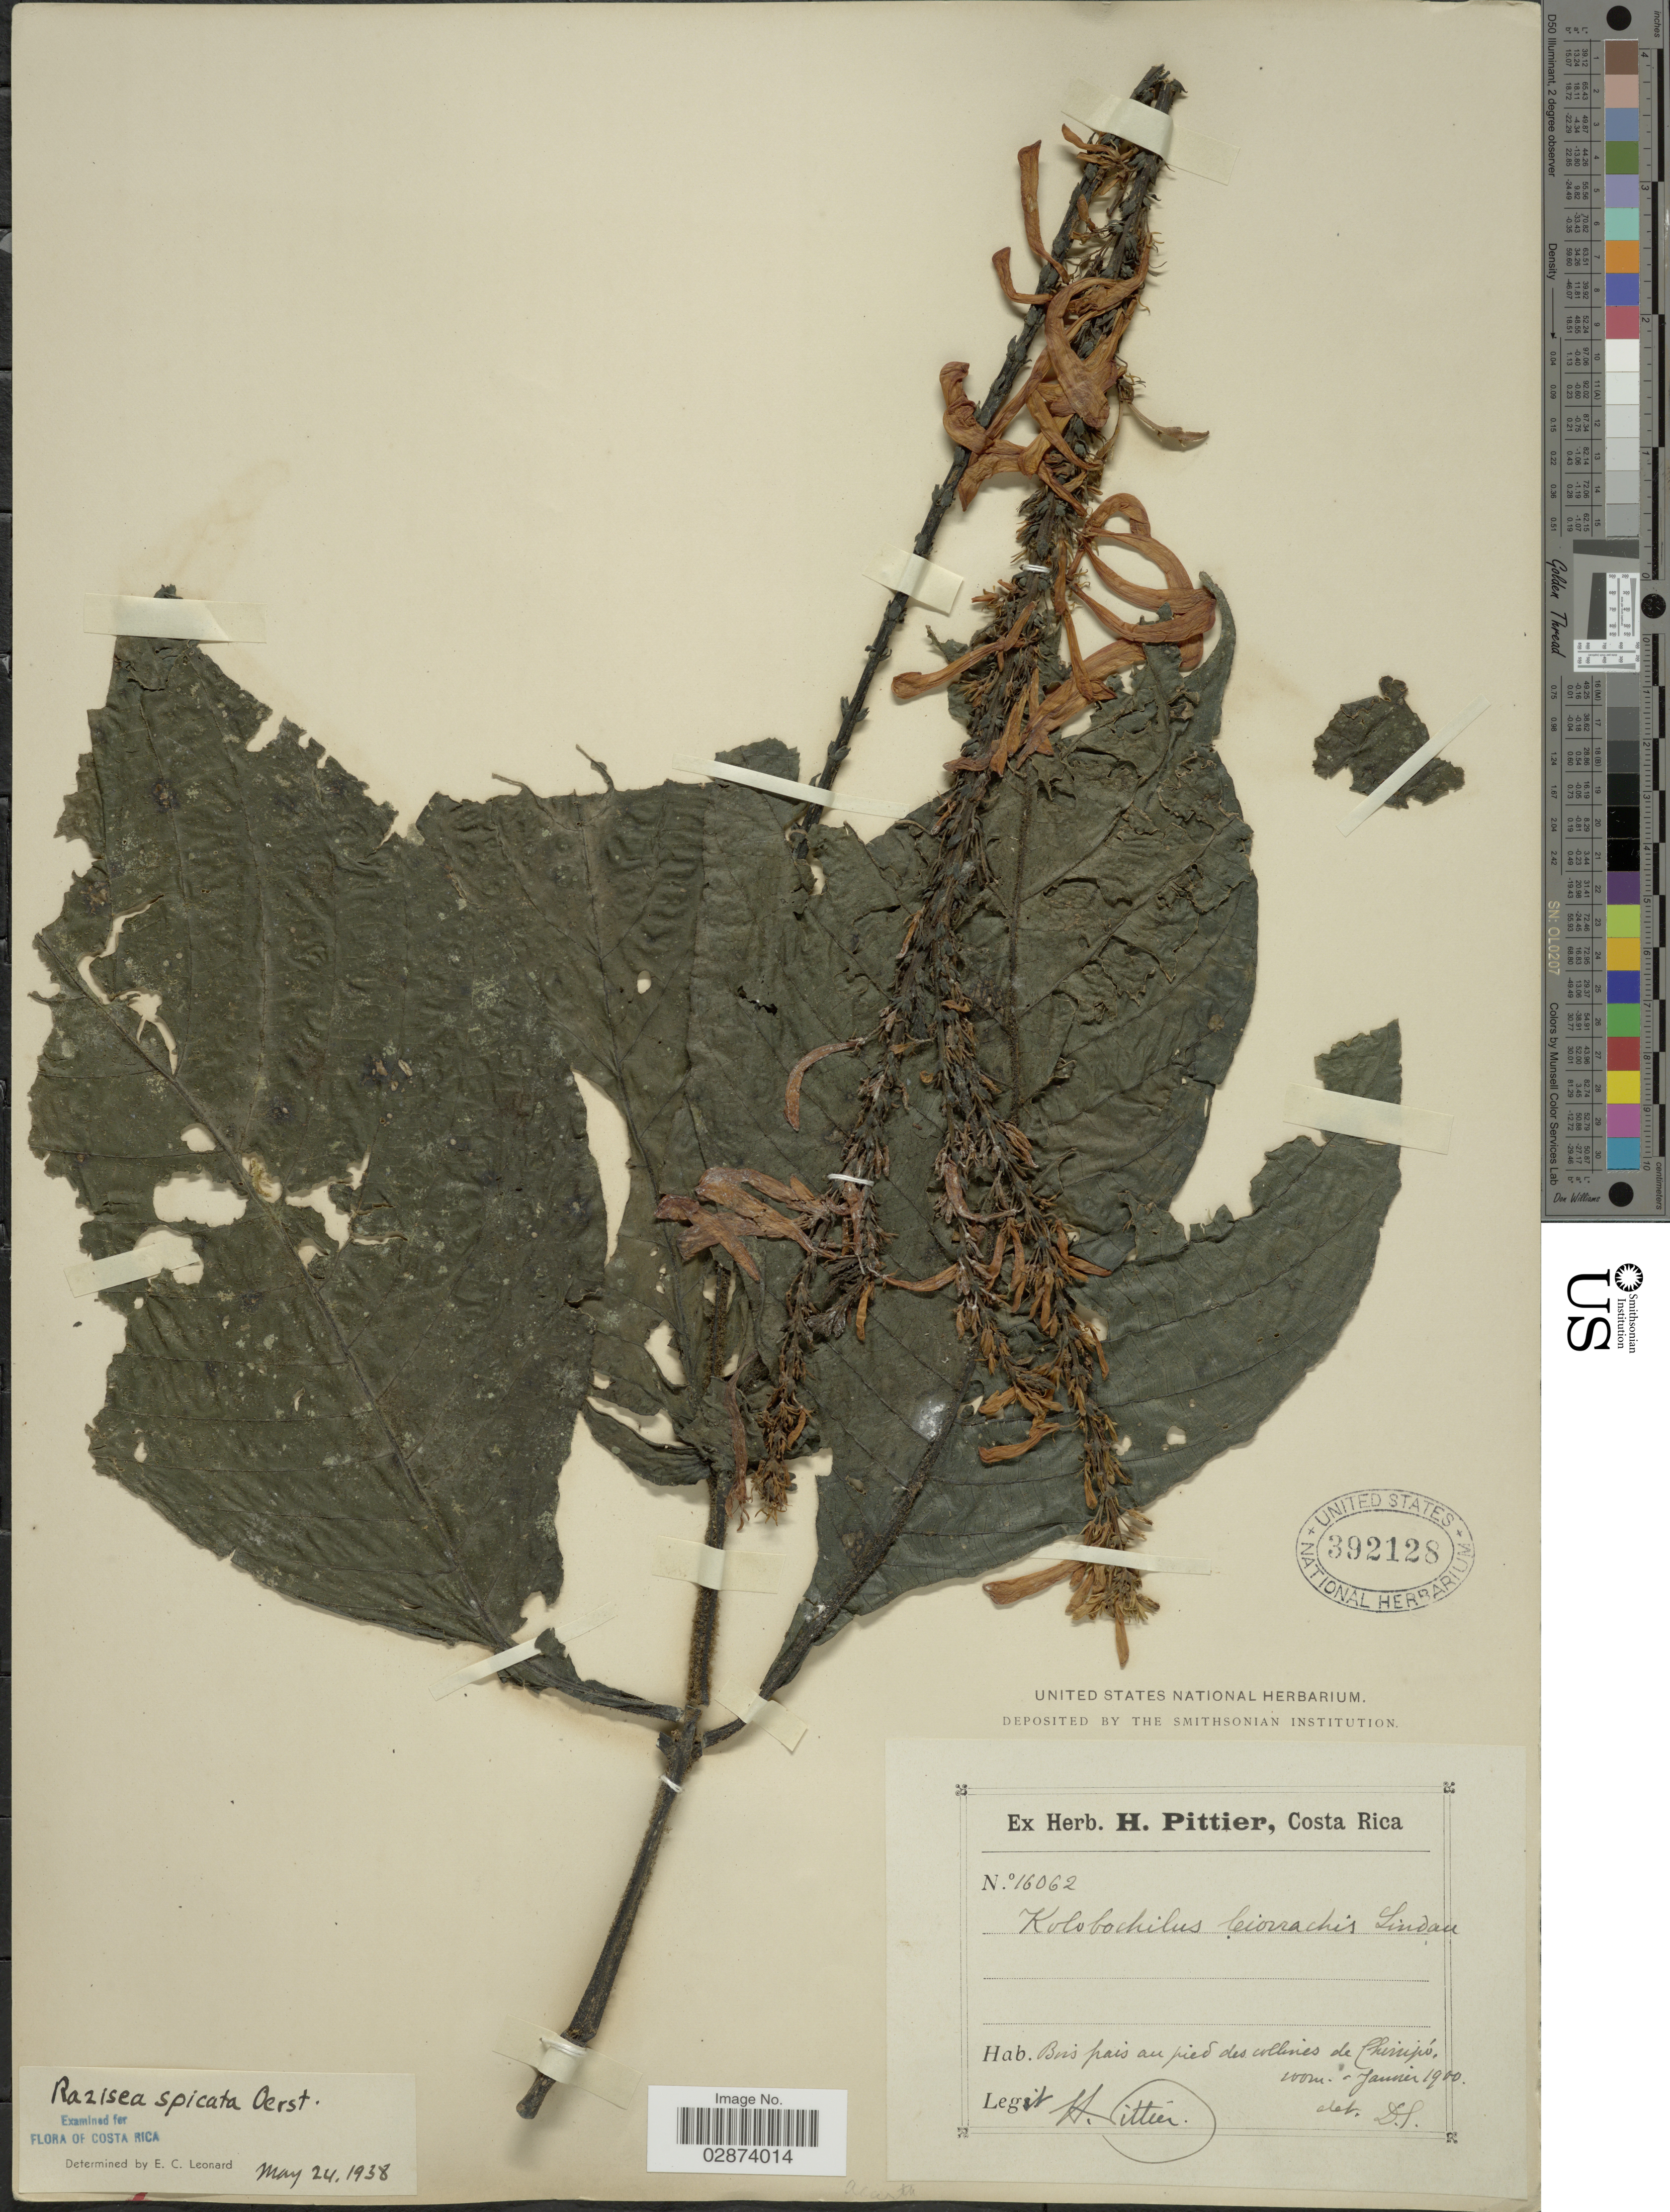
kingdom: Plantae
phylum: Tracheophyta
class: Magnoliopsida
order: Lamiales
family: Acanthaceae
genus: Razisea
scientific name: Razisea spicata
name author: Oerst.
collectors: H. F. Pittier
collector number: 16062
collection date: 1900-01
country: Costa Rica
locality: Bois pais au pied des collines de Chirripó.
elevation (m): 100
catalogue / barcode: US 392128